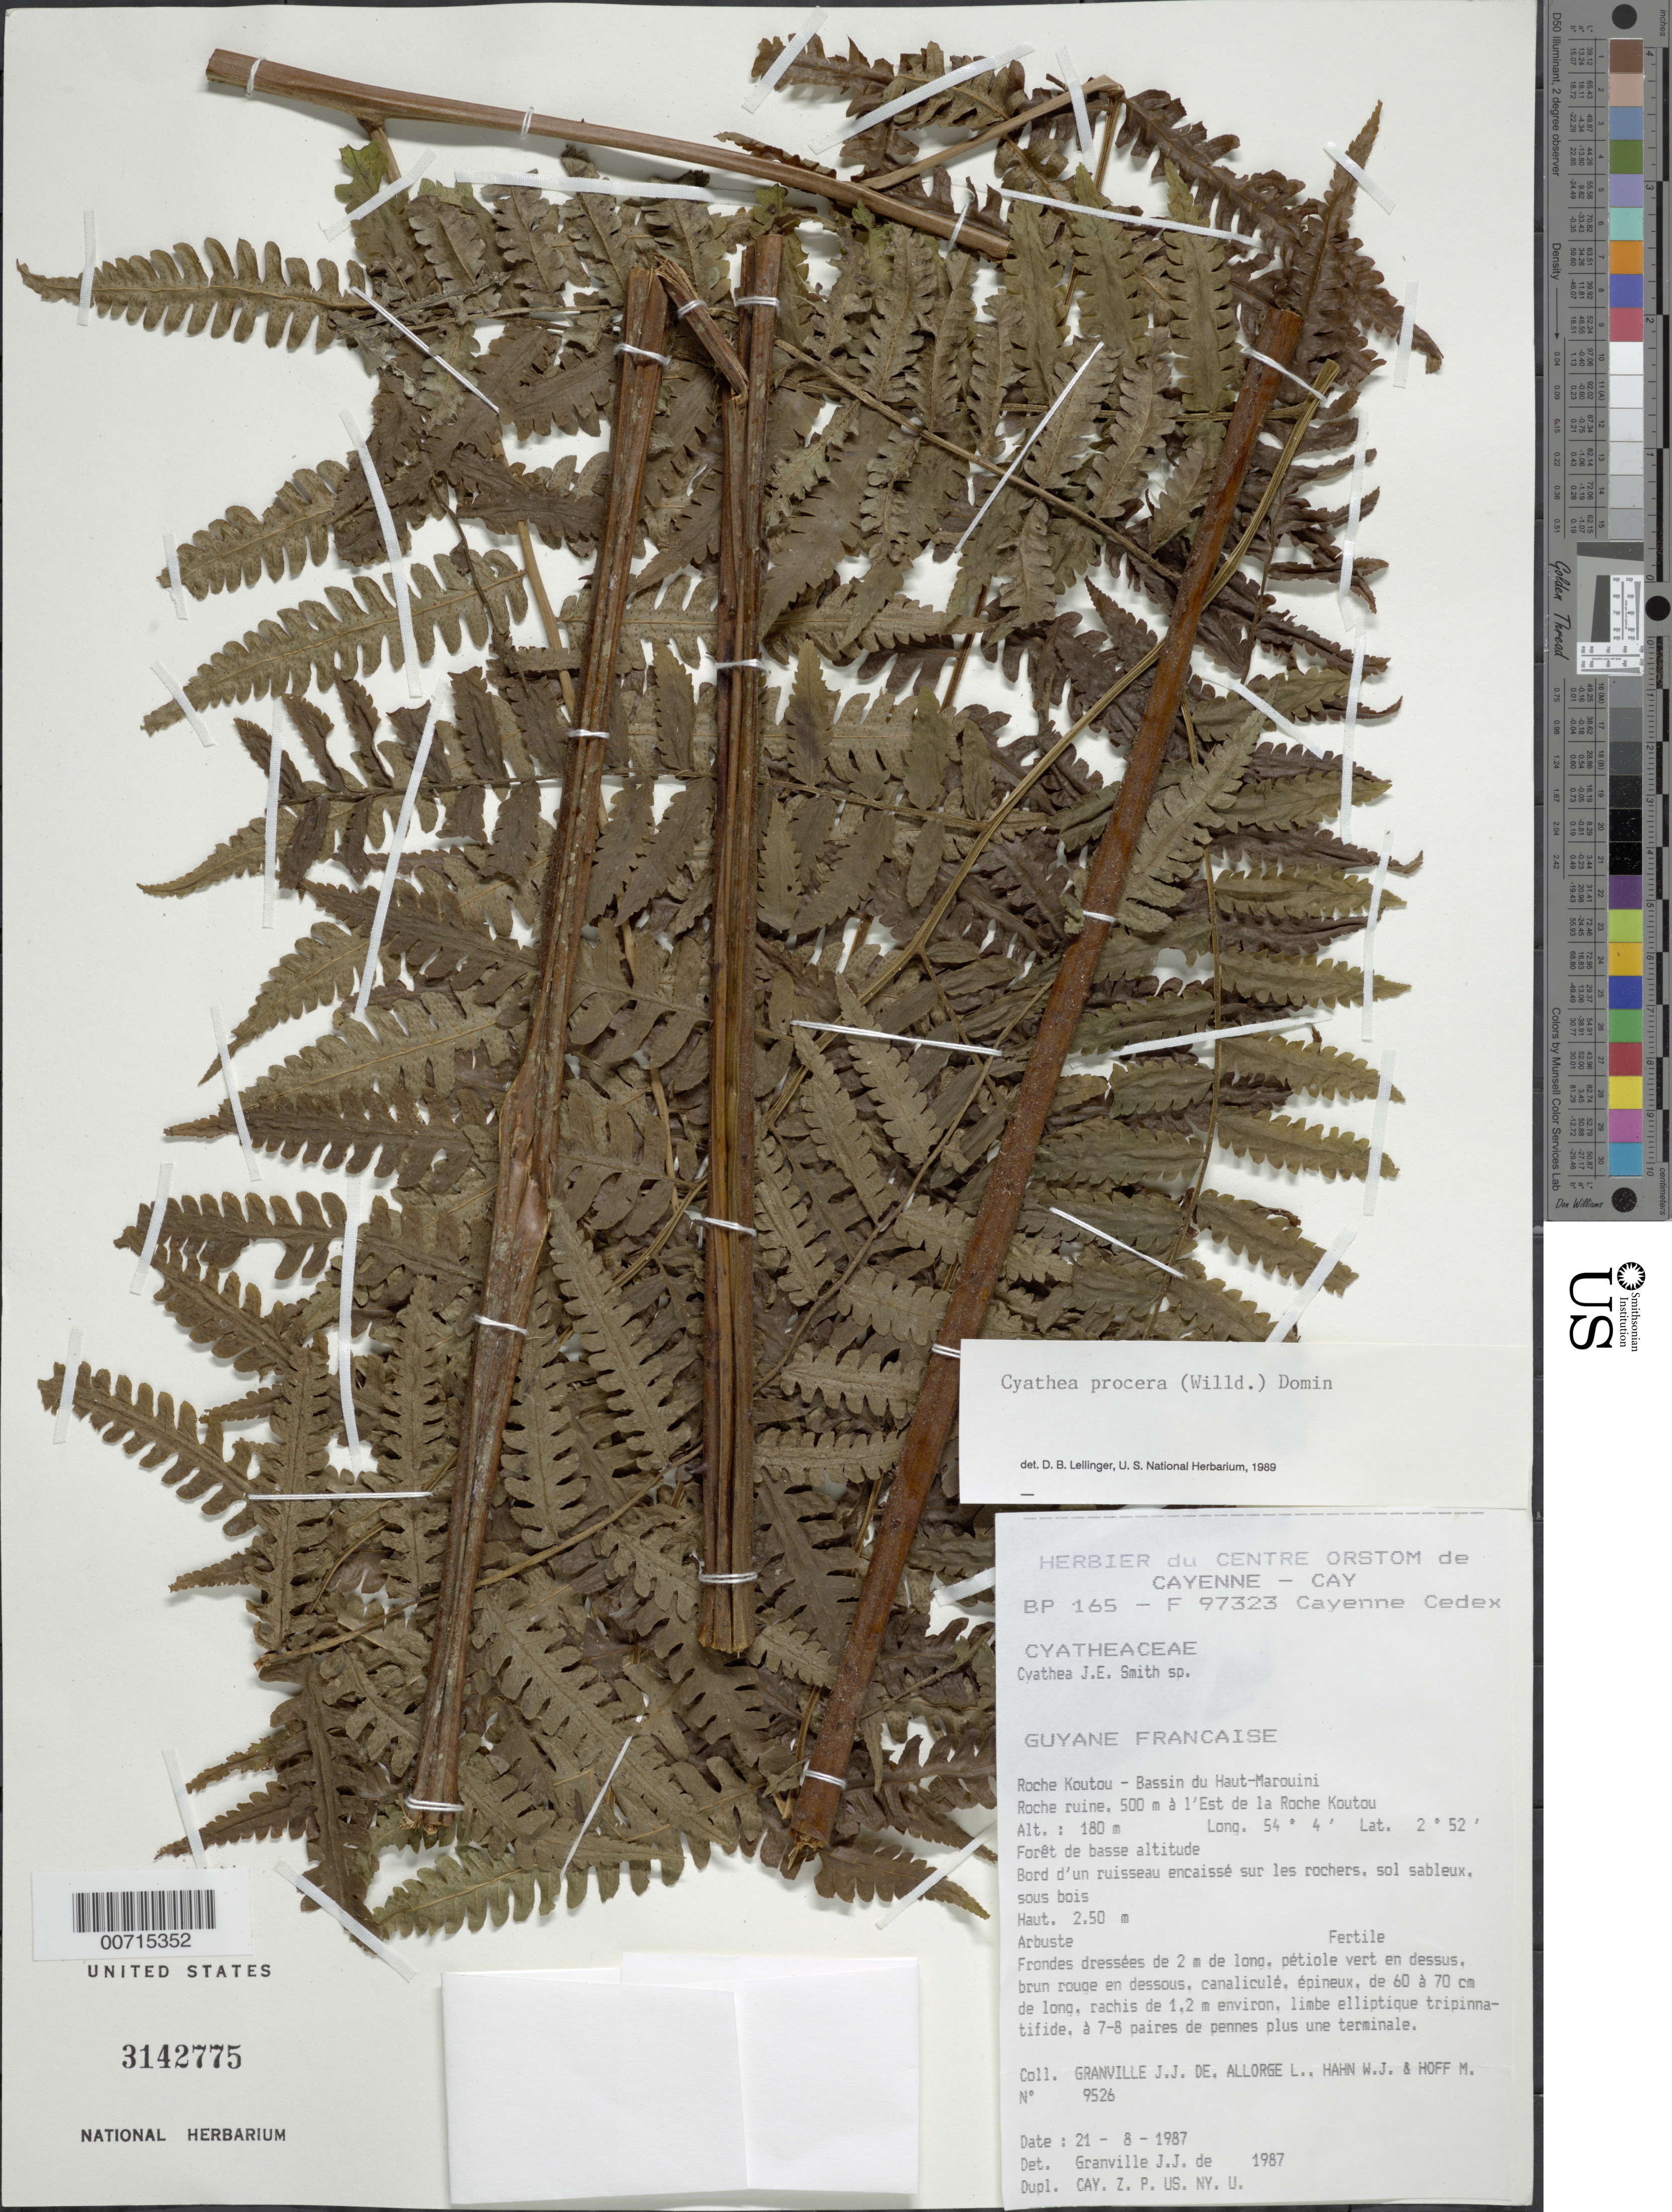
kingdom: Plantae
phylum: Tracheophyta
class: Polypodiopsida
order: Cyatheales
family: Cyatheaceae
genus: Cyathea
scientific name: Cyathea pungens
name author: (Willd.) Domin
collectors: J.-J. de Granville, L. Allorge, W. J. Hahn & M. Hoff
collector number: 9526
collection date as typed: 21-Aug-87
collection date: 1987-08-21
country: French Guiana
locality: Roche Koutou, Bassin du Haut-Marouini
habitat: Low forest; bord ruisseau encaisse sur les rochers, sol sableux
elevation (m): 180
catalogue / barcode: US 3142775